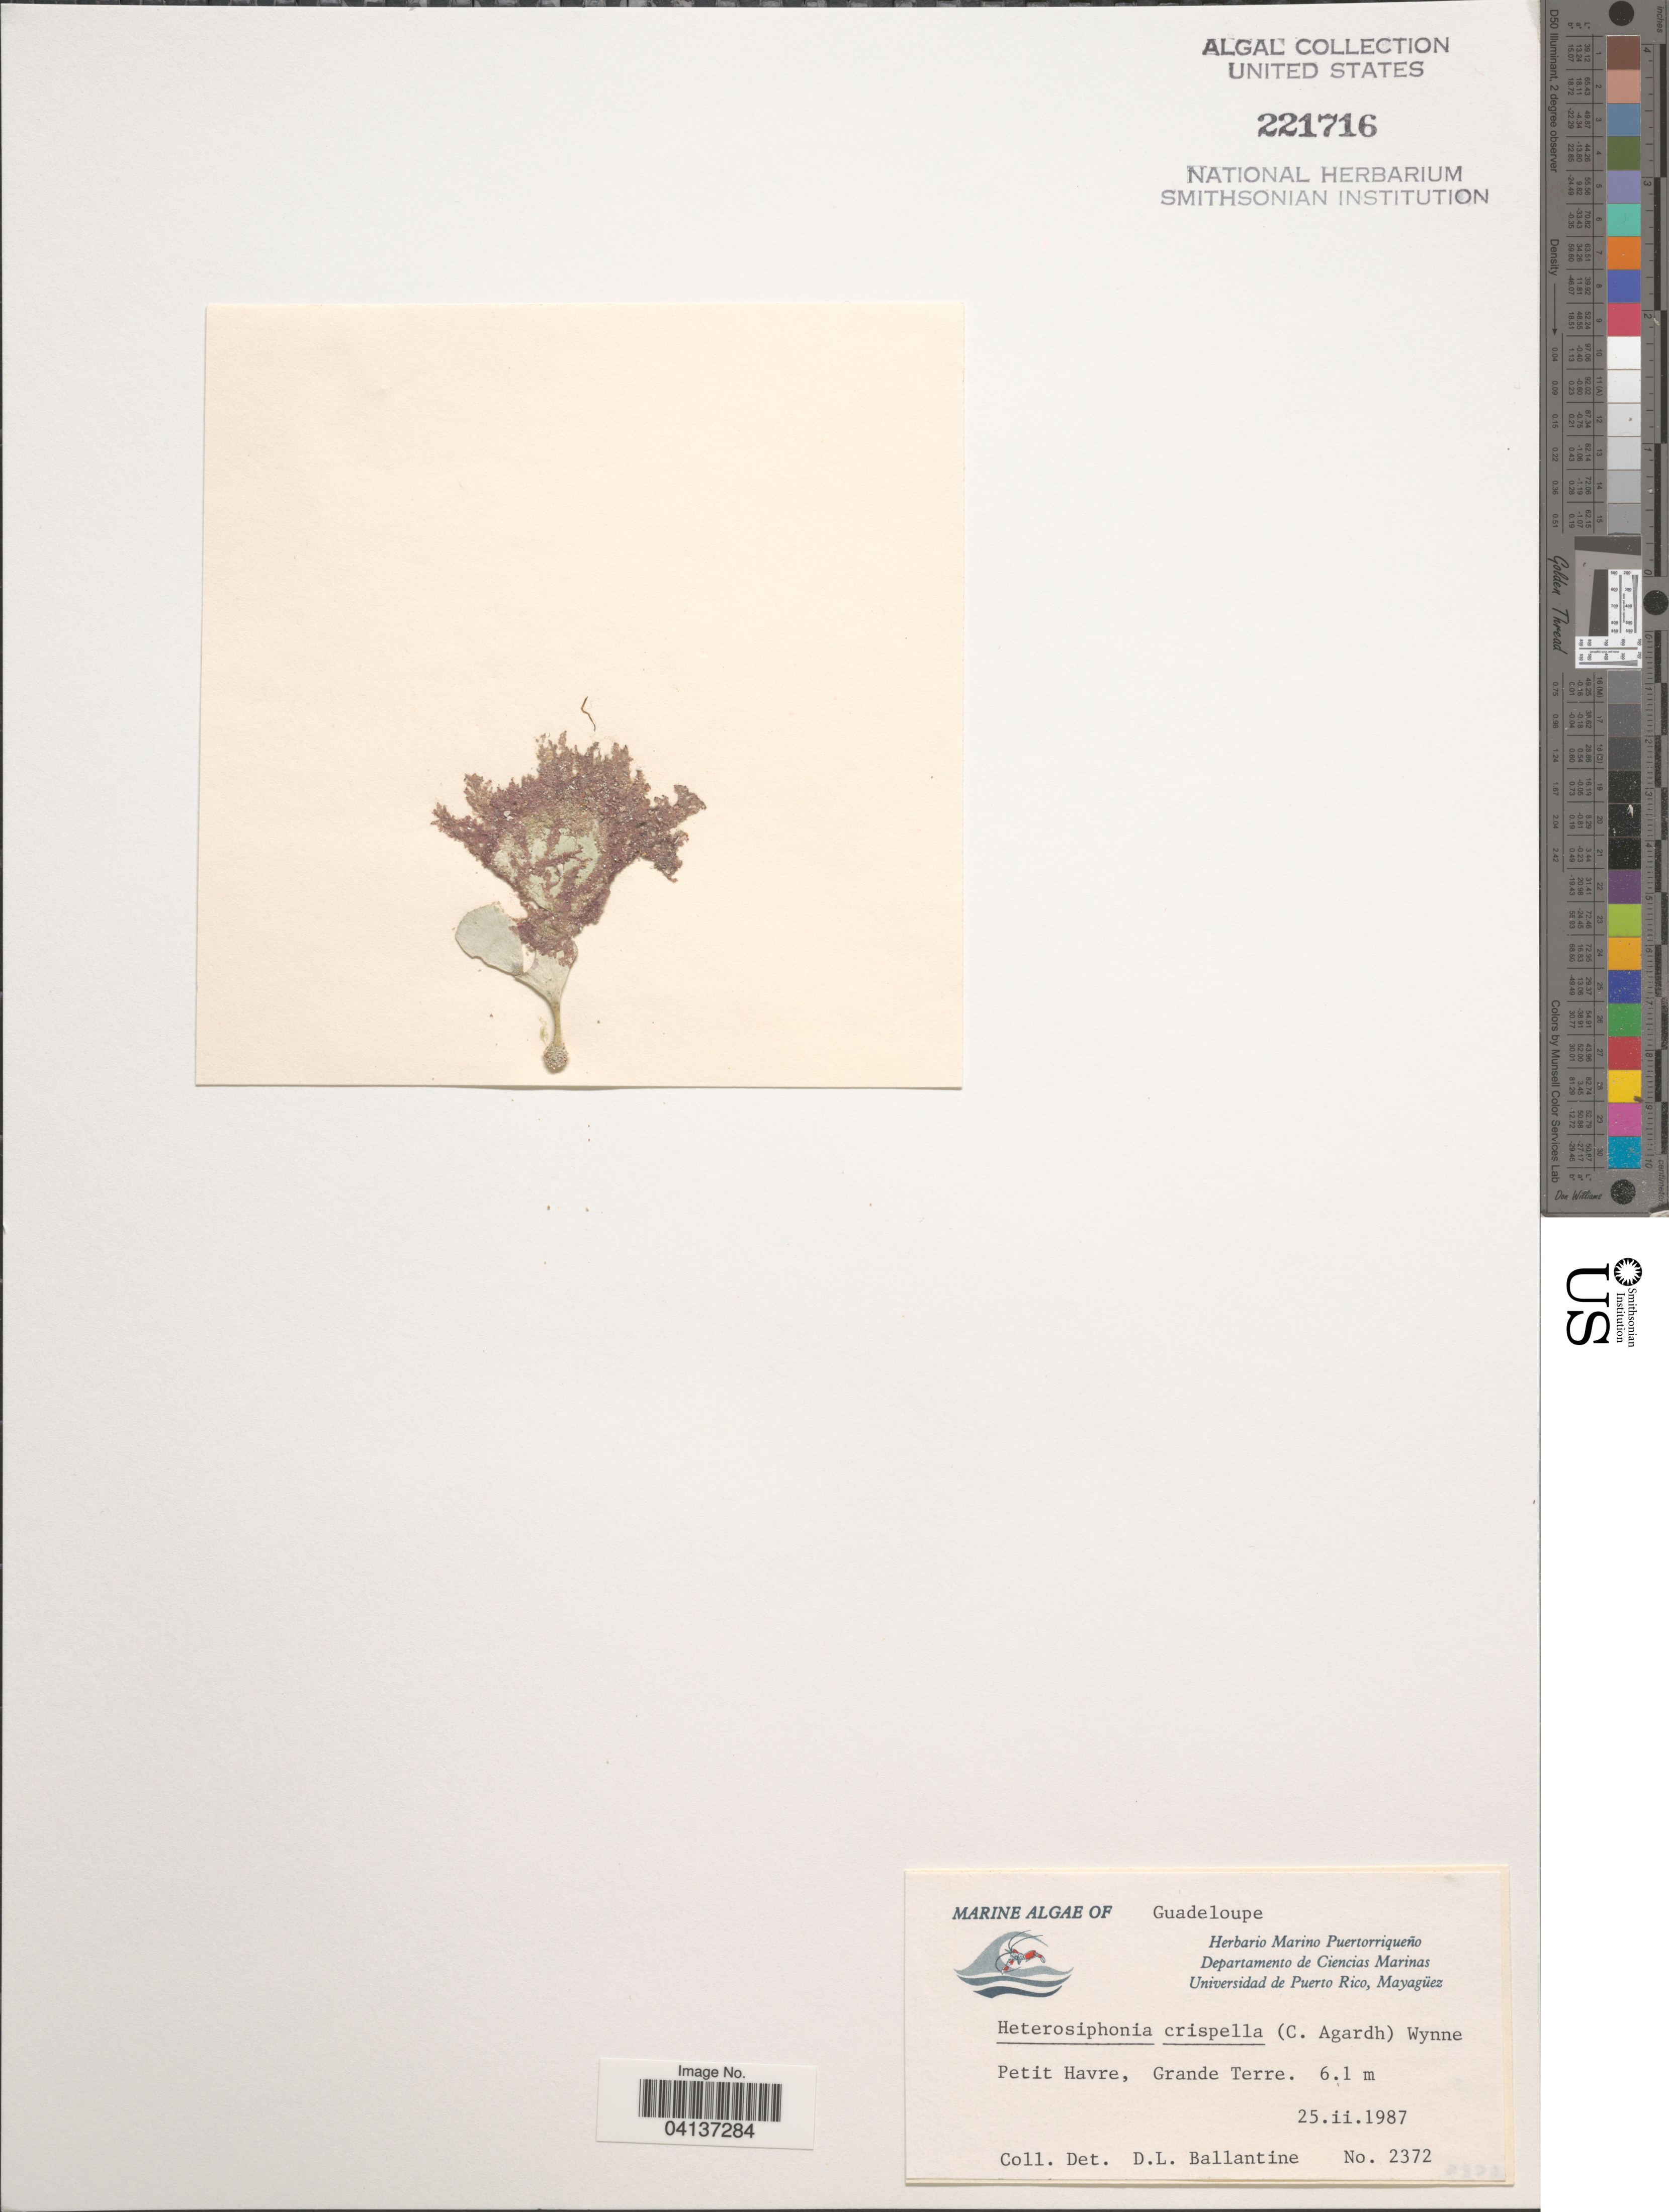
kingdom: Plantae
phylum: Rhodophyta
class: Florideophyceae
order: Ceramiales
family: Dasyaceae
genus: Heterosiphonia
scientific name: Heterosiphonia crispella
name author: (C. Agardh) M.J. Wynne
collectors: D.L. Ballantine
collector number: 2372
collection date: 1987-02-25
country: Guadeloupe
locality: Petit Havre, Grande Terre.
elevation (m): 6.1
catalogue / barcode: US 221716